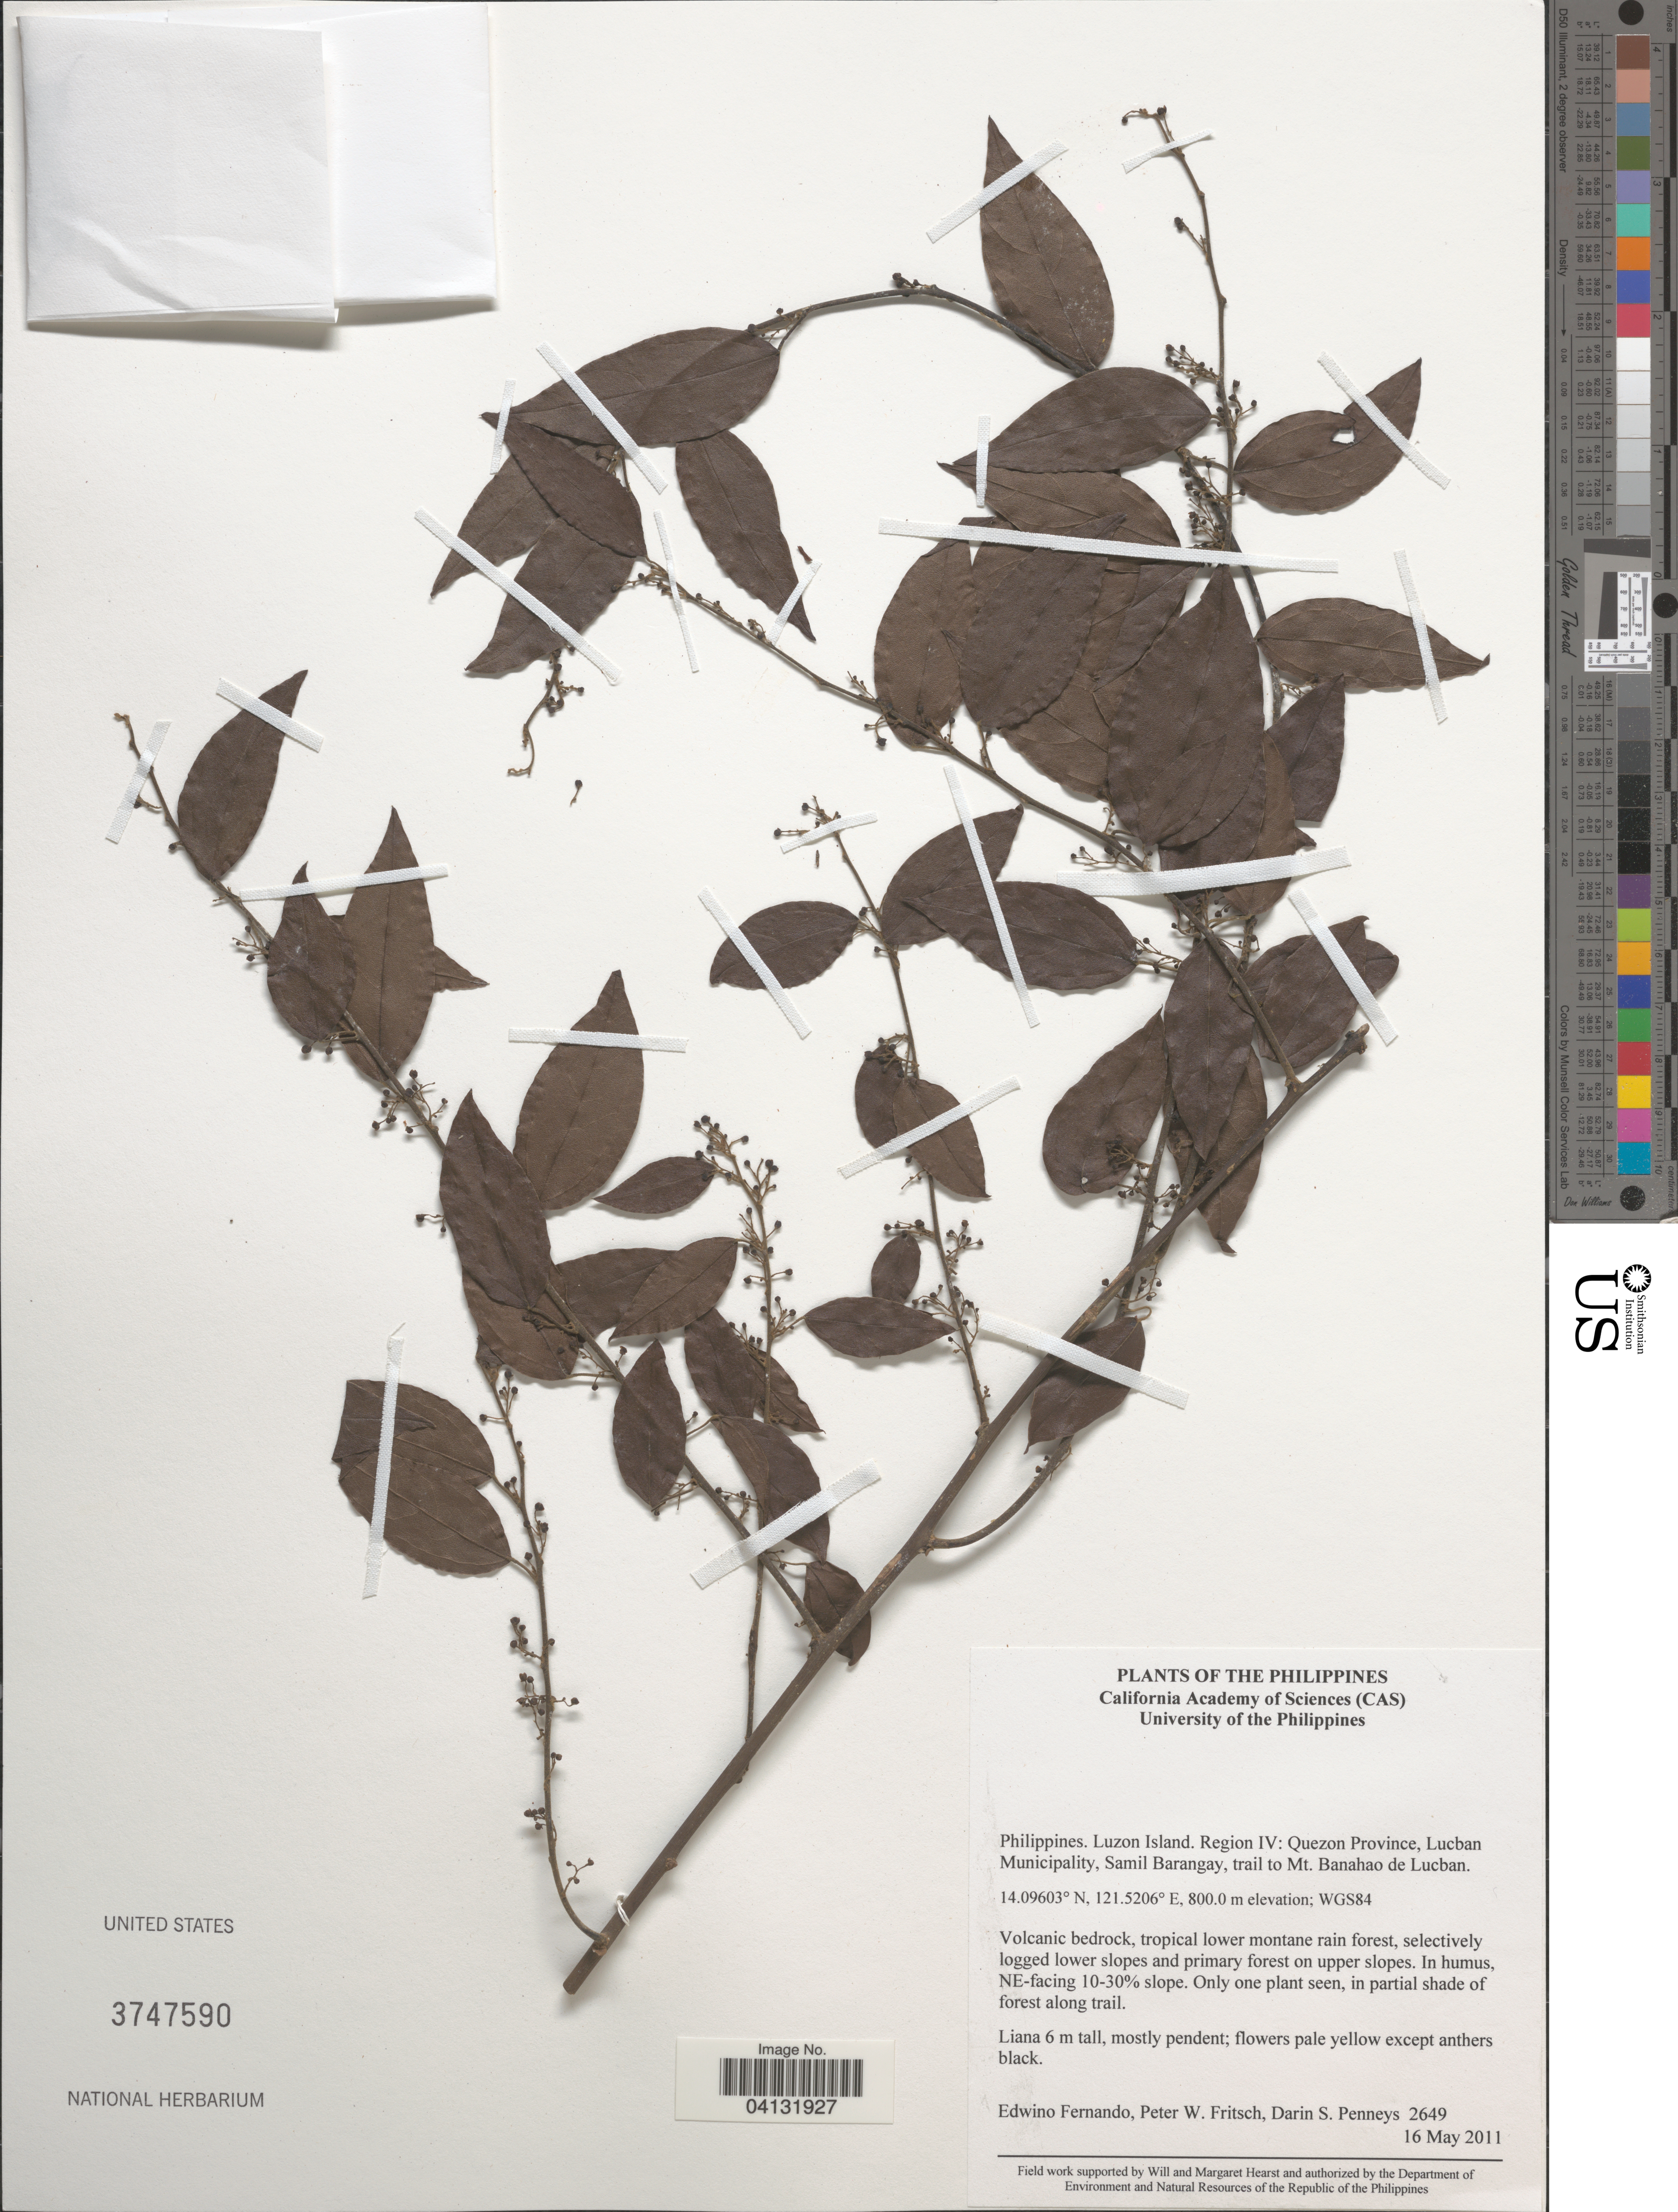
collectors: E. S. Fernando, P. W. Fritsch & D. S. Penneys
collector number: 2649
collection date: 2011-05-16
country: Philippines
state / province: Calabarzon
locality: Luzon Island. Region IV: Quezon Province, Lucban Municipality, Samil Barangay, trail to Mt. Banahao de Lucban. WGS84. NE-facing 10-30% slope.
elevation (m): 800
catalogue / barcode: US 3747590